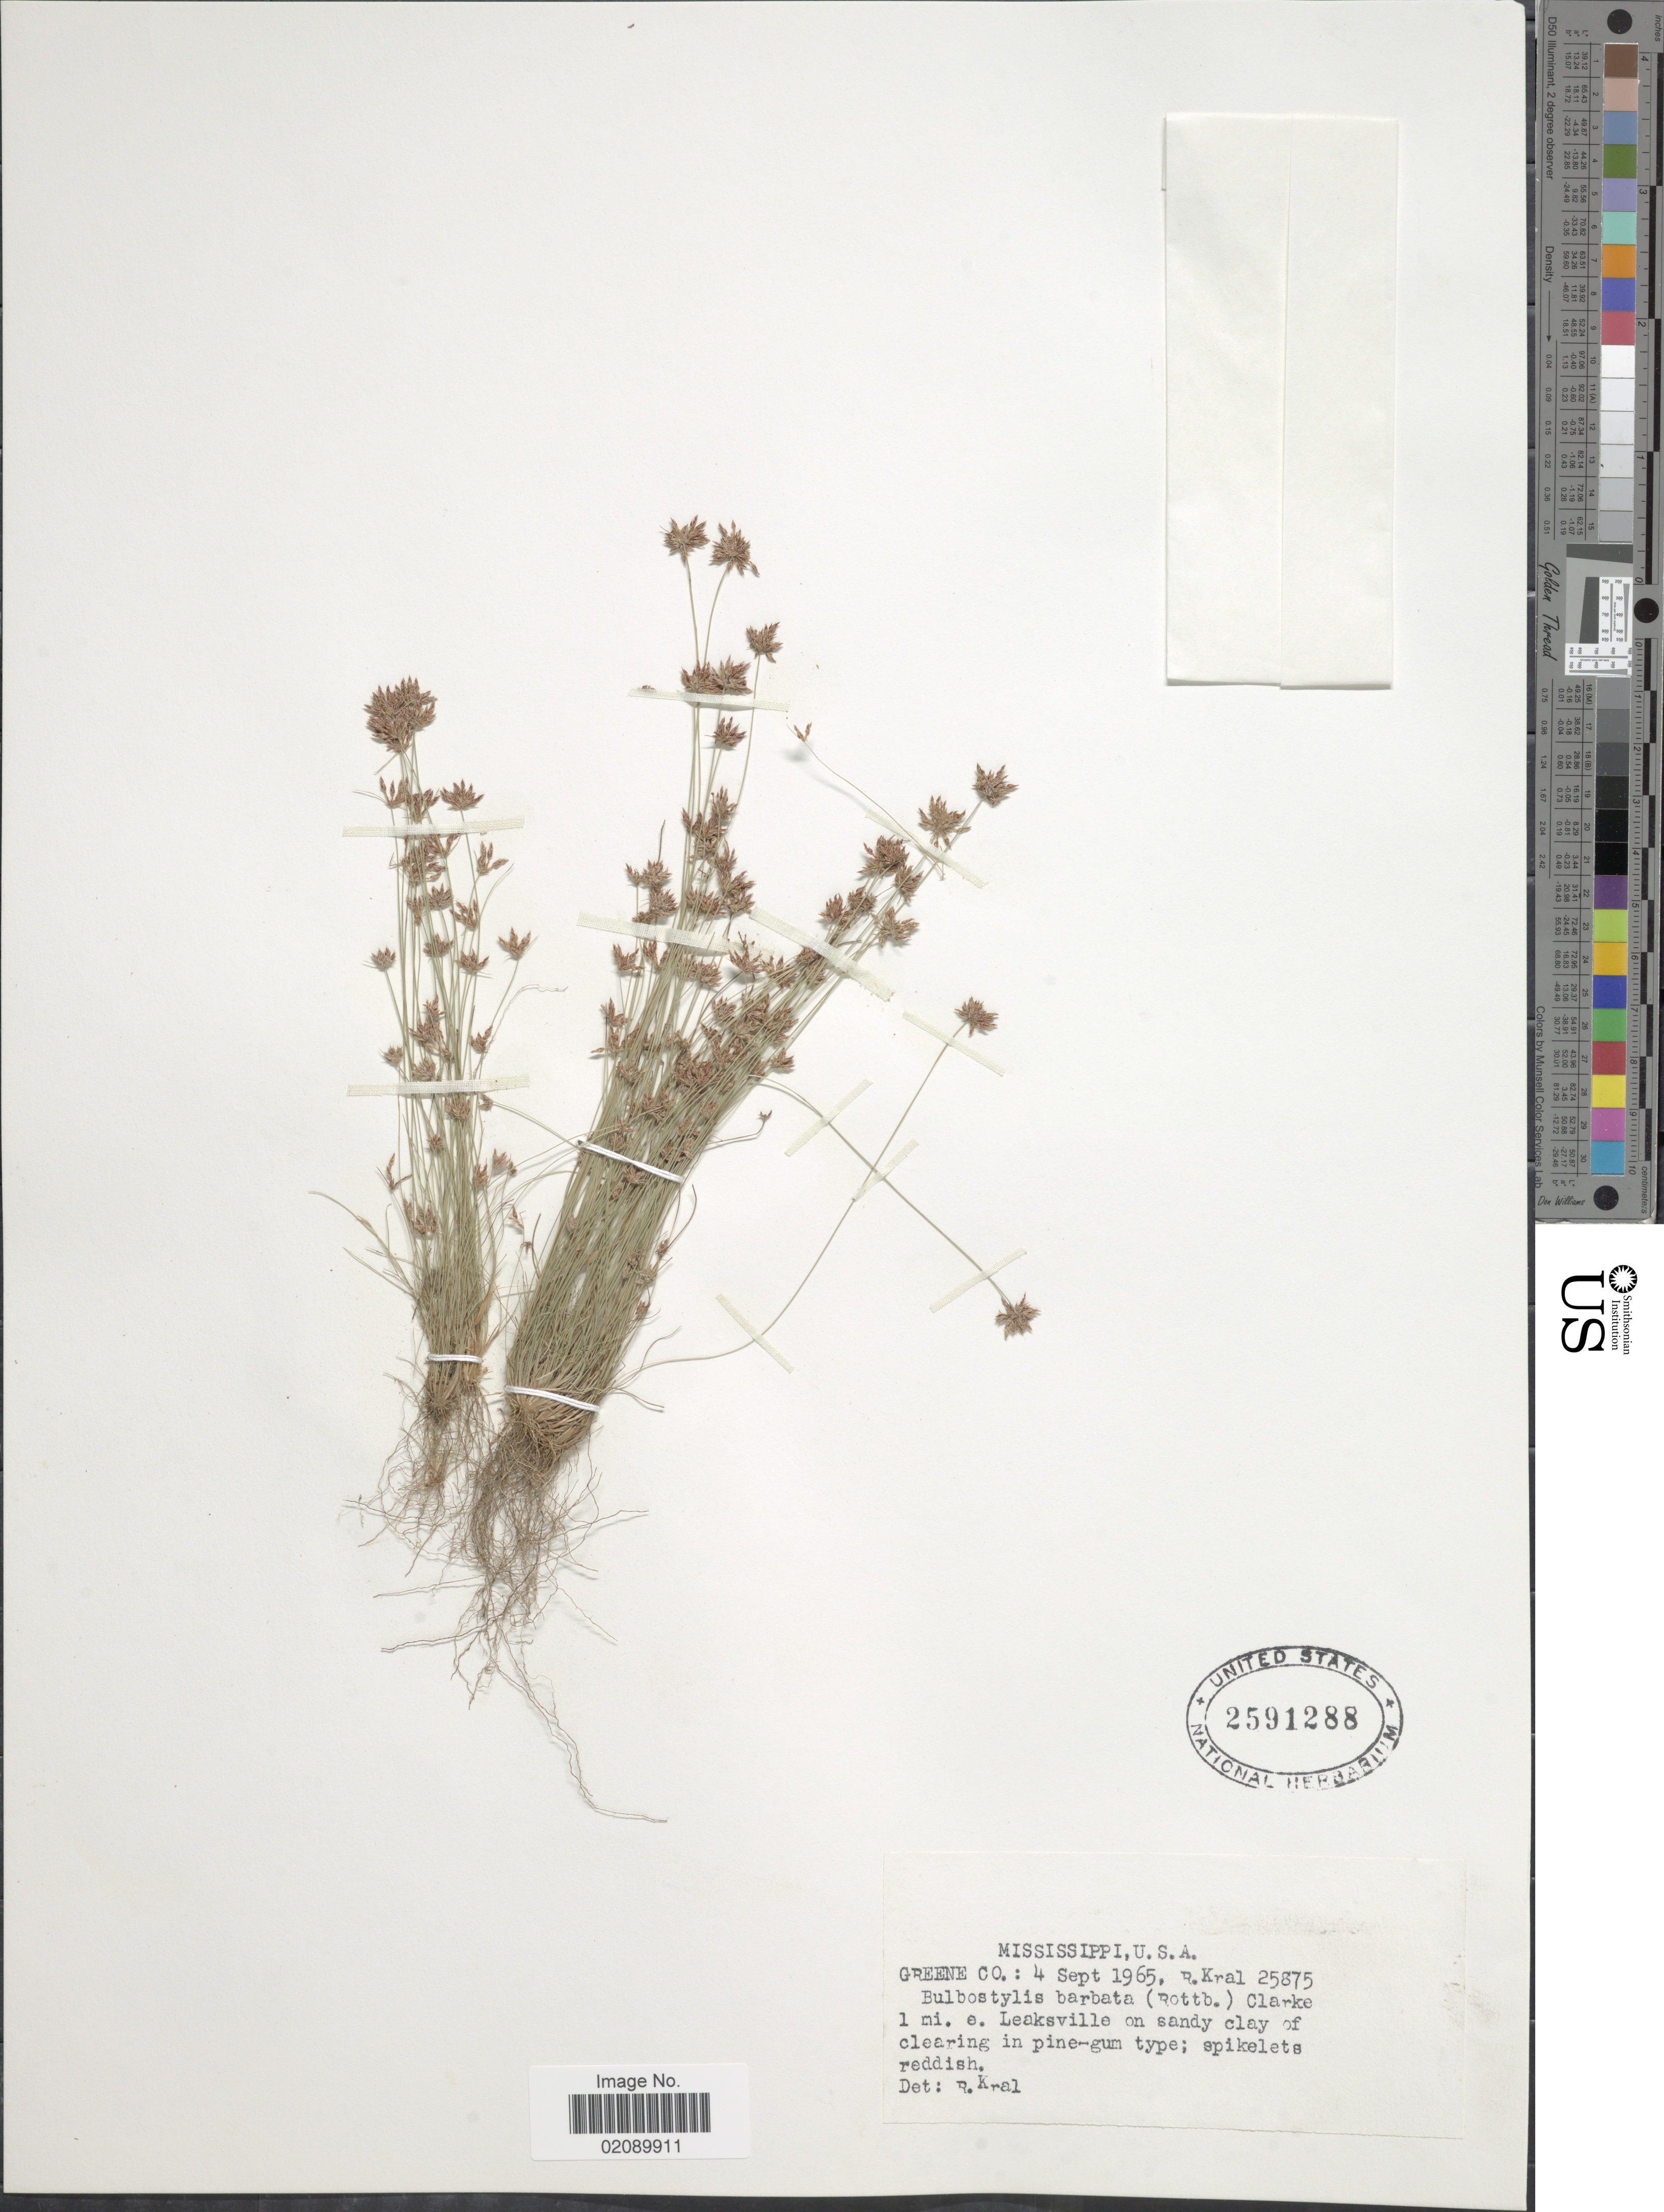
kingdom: Plantae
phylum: Tracheophyta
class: Liliopsida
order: Poales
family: Cyperaceae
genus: Bulbostylis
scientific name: Bulbostylis barbata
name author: (Rottb.) C.B. Clarke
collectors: R. Kral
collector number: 25875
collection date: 1965-09-04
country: United States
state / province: Mississippi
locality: Greene Co. 1 mi. e. Leaksville on sandy clay of clearing in pine-gum type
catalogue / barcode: US 2591288